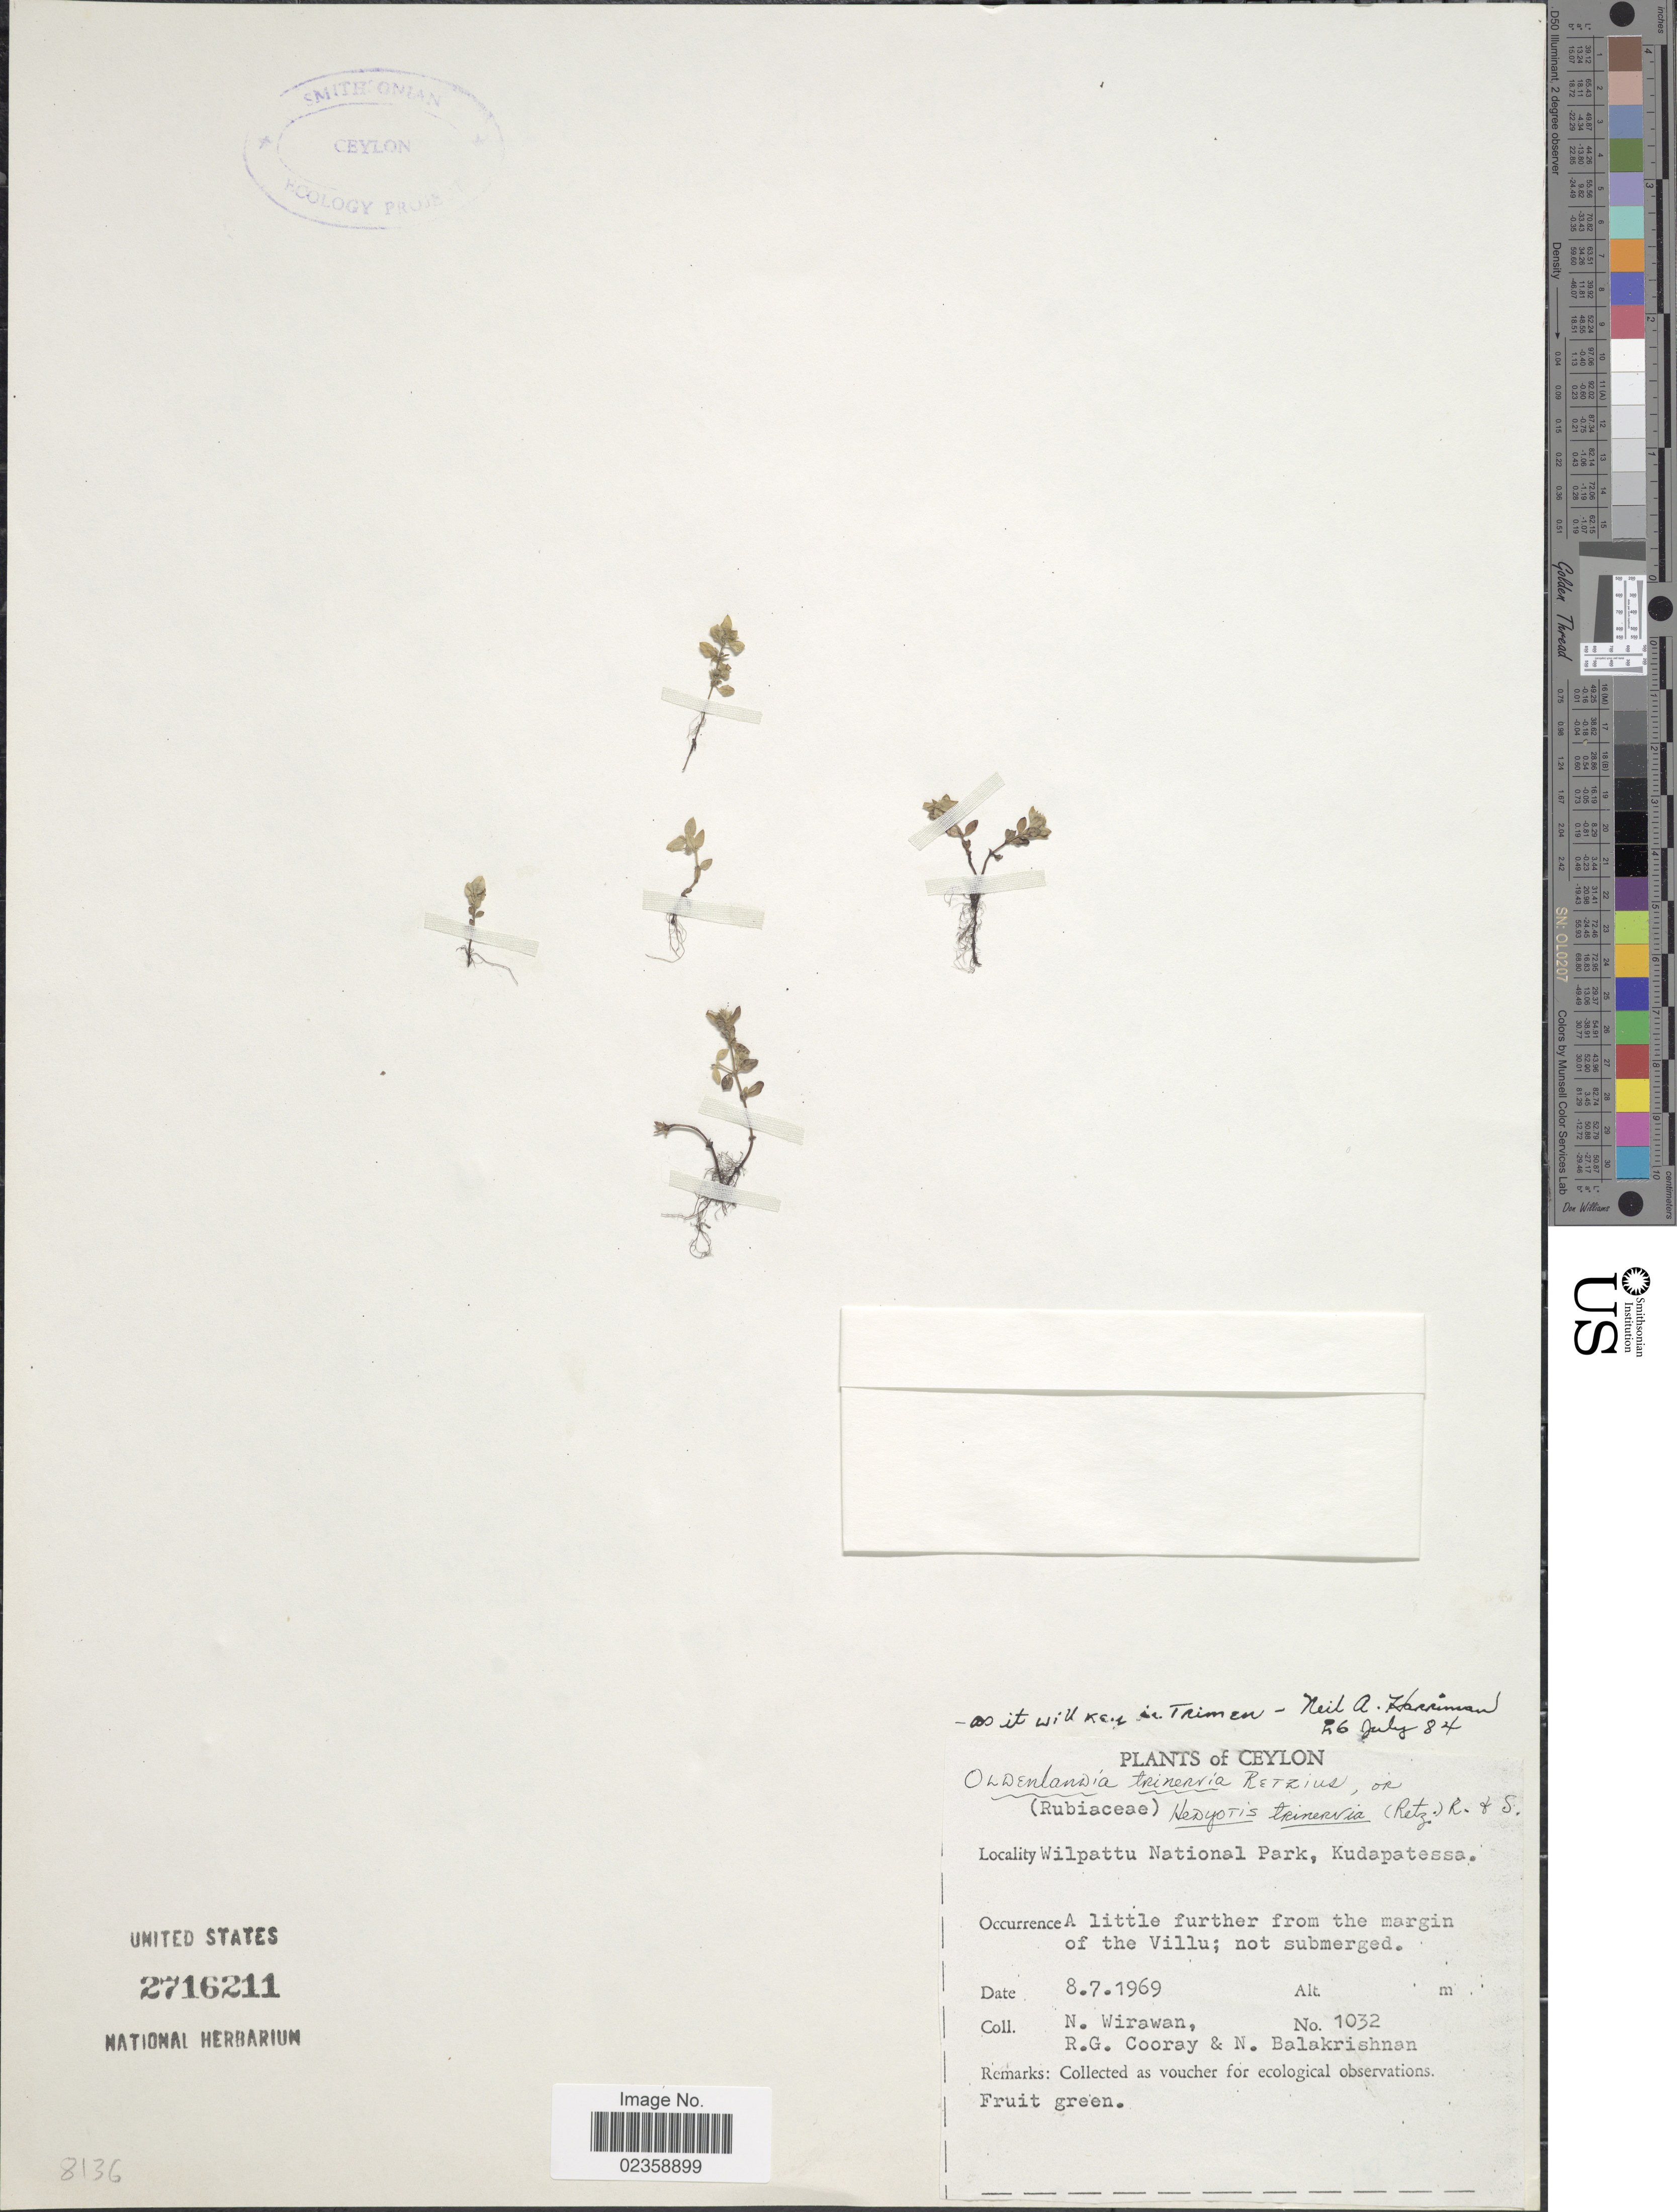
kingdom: Plantae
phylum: Tracheophyta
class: Magnoliopsida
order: Gentianales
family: Rubiaceae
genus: Oldenlandia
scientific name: Oldenlandia trinervia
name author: Retz.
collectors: N. Wirawan, R. Cooray & N. Balakrishnan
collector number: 1032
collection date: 1969-07-08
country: Sri Lanka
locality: Ceylon. Wilpattu National Park, Kudapatessa. A little further from the margin of the Villu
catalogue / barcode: US 2716211